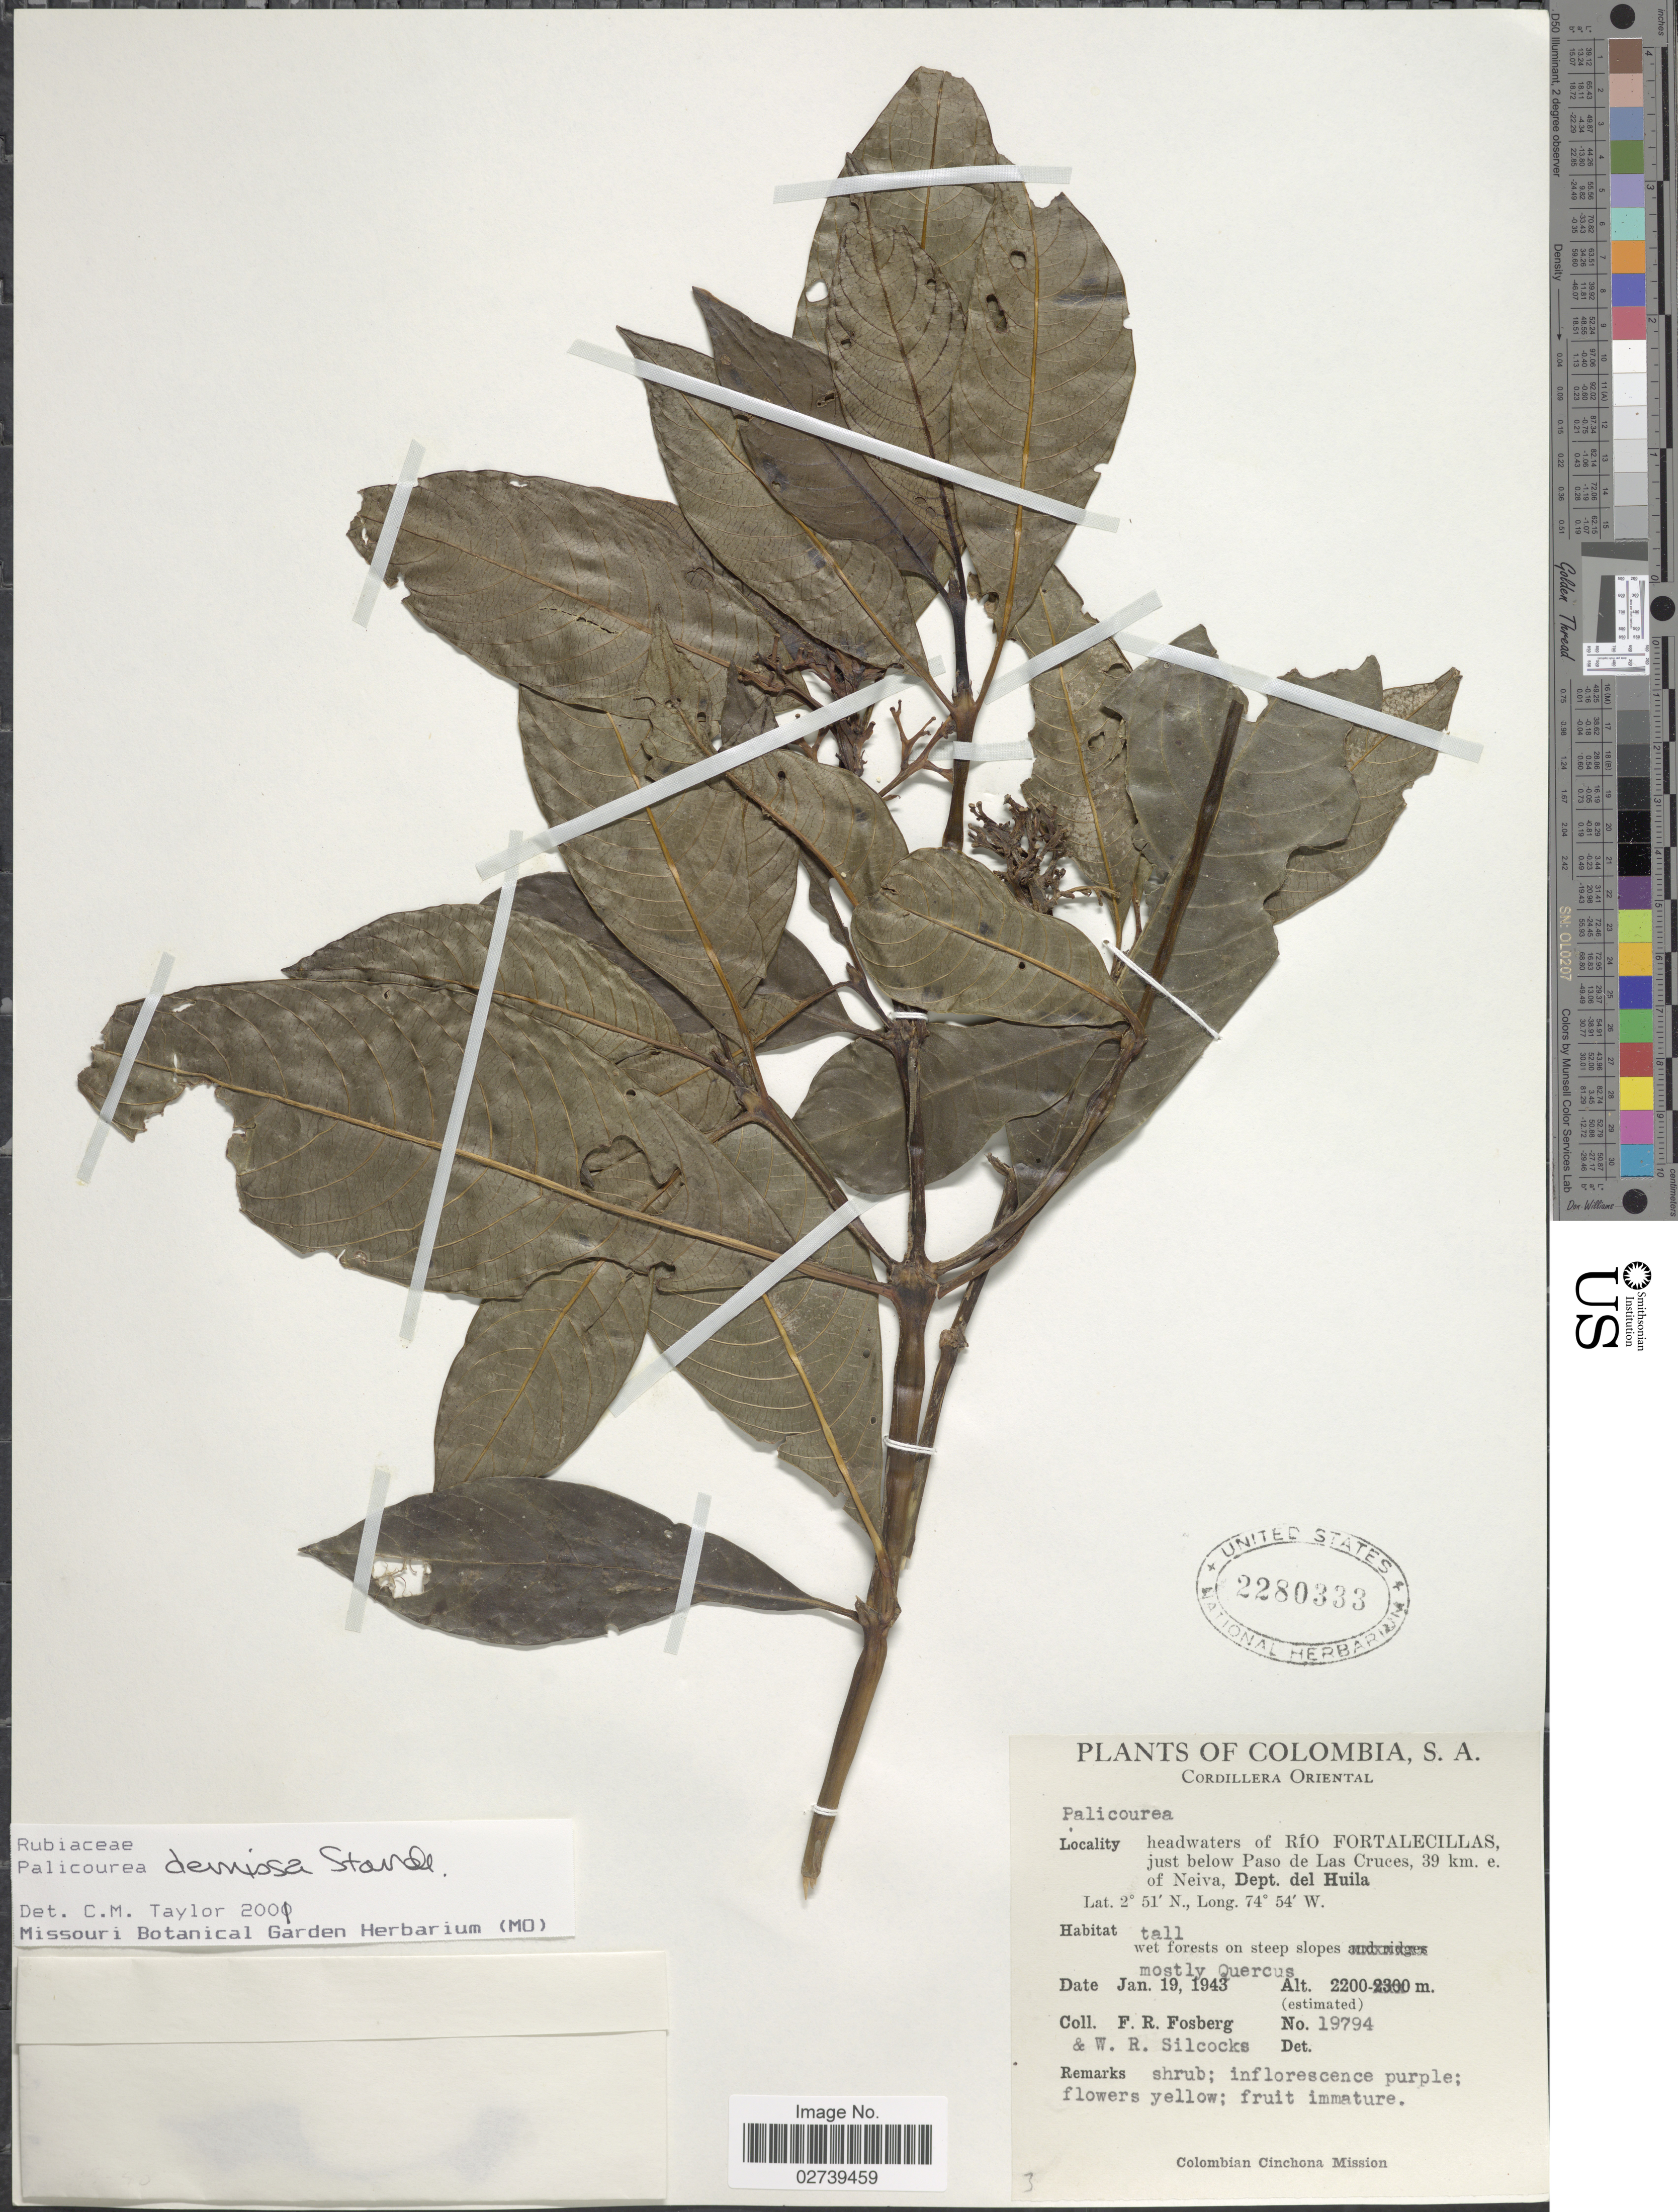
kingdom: Plantae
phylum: Tracheophyta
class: Magnoliopsida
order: Gentianales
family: Rubiaceae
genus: Palicourea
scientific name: Palicourea demissa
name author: Standl.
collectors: F. R. Fosberg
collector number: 19794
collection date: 1943-01-19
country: Colombia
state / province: Huila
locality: Cordillera Oriental, headwaters of Rio Fortalecillas, just below Paso de Las Cruces, 39 km. e. of Neiva, wet forests on steep slopes.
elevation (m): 2200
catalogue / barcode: US 2280333